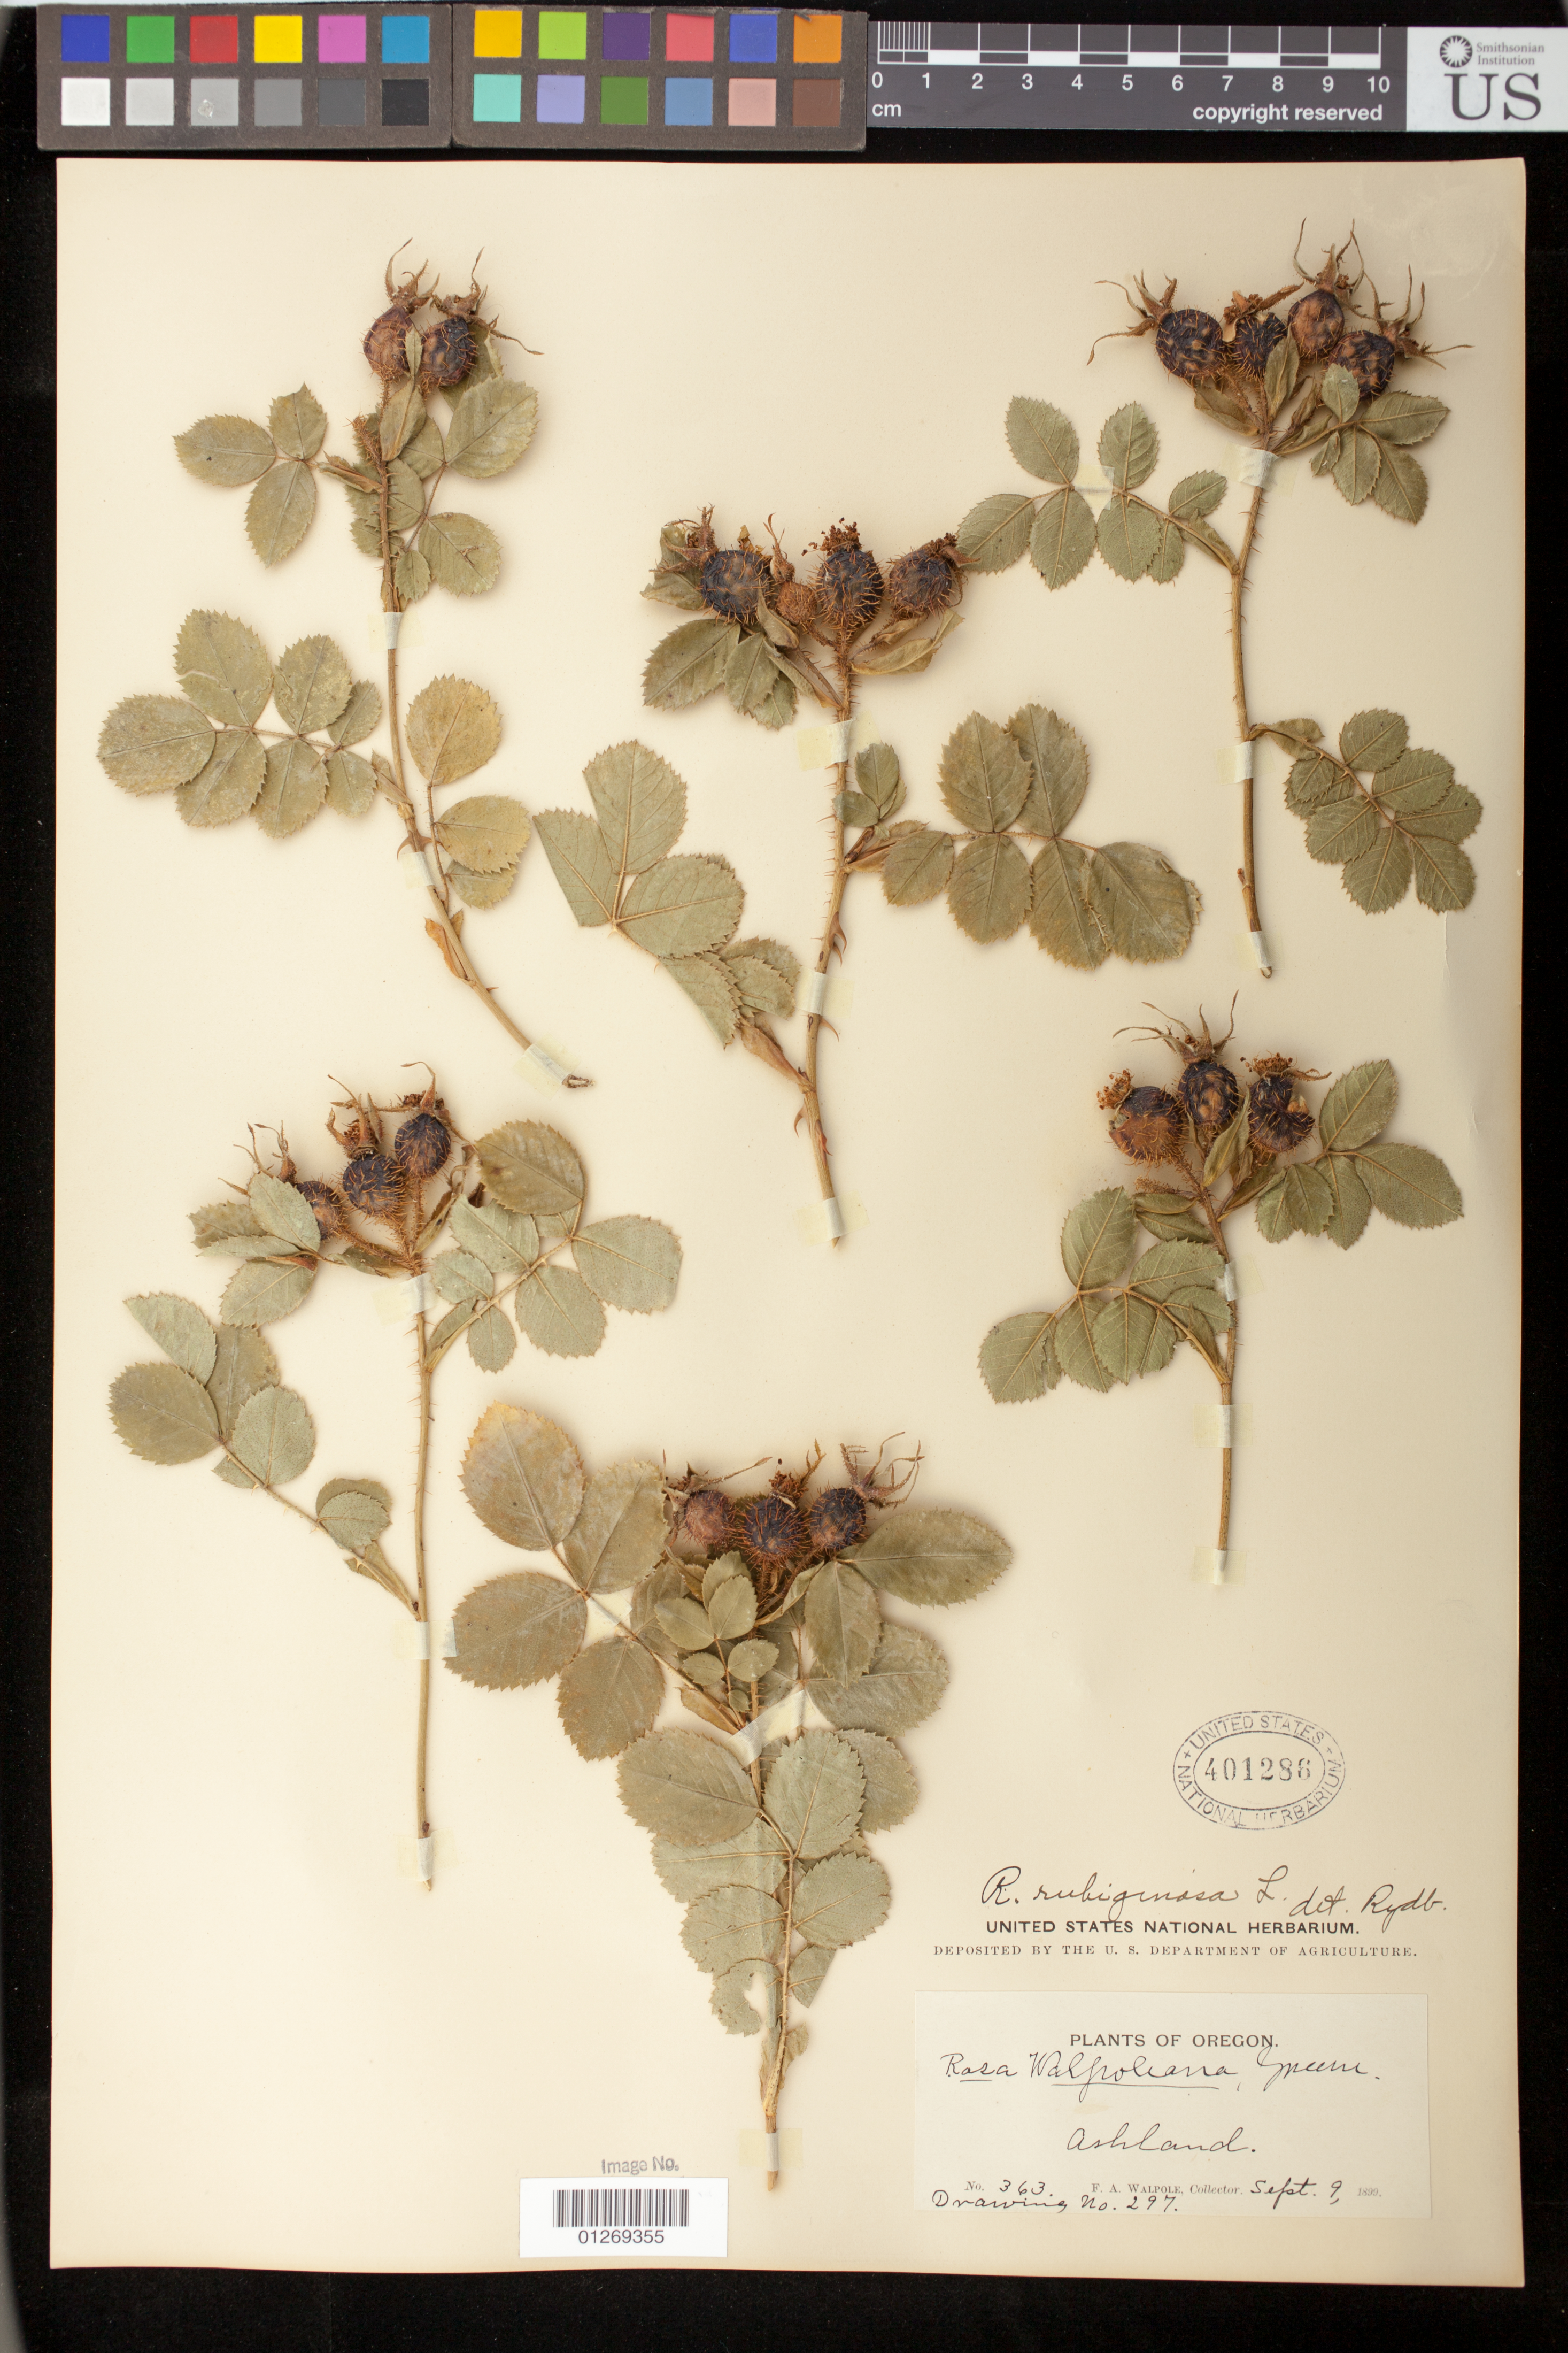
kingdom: Plantae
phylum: Tracheophyta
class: Magnoliopsida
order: Rosales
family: Rosaceae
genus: Rosa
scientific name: Rosa walpoleana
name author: Greene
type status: Syntype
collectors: F. Walpole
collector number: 363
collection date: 1899-09-09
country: United States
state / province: Oregon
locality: Ashland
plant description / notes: One of two sheets cited in protologue, "Ashland, Oregon, 9 Sept., 1899, F.A. Walpole; specimens in U.S. Herb., sheets 401173 and 401286". Other sheet (USNH 401173) is annotated as "Type" but its collection date (21 Jun 1899) does not match citation.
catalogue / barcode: US 401286